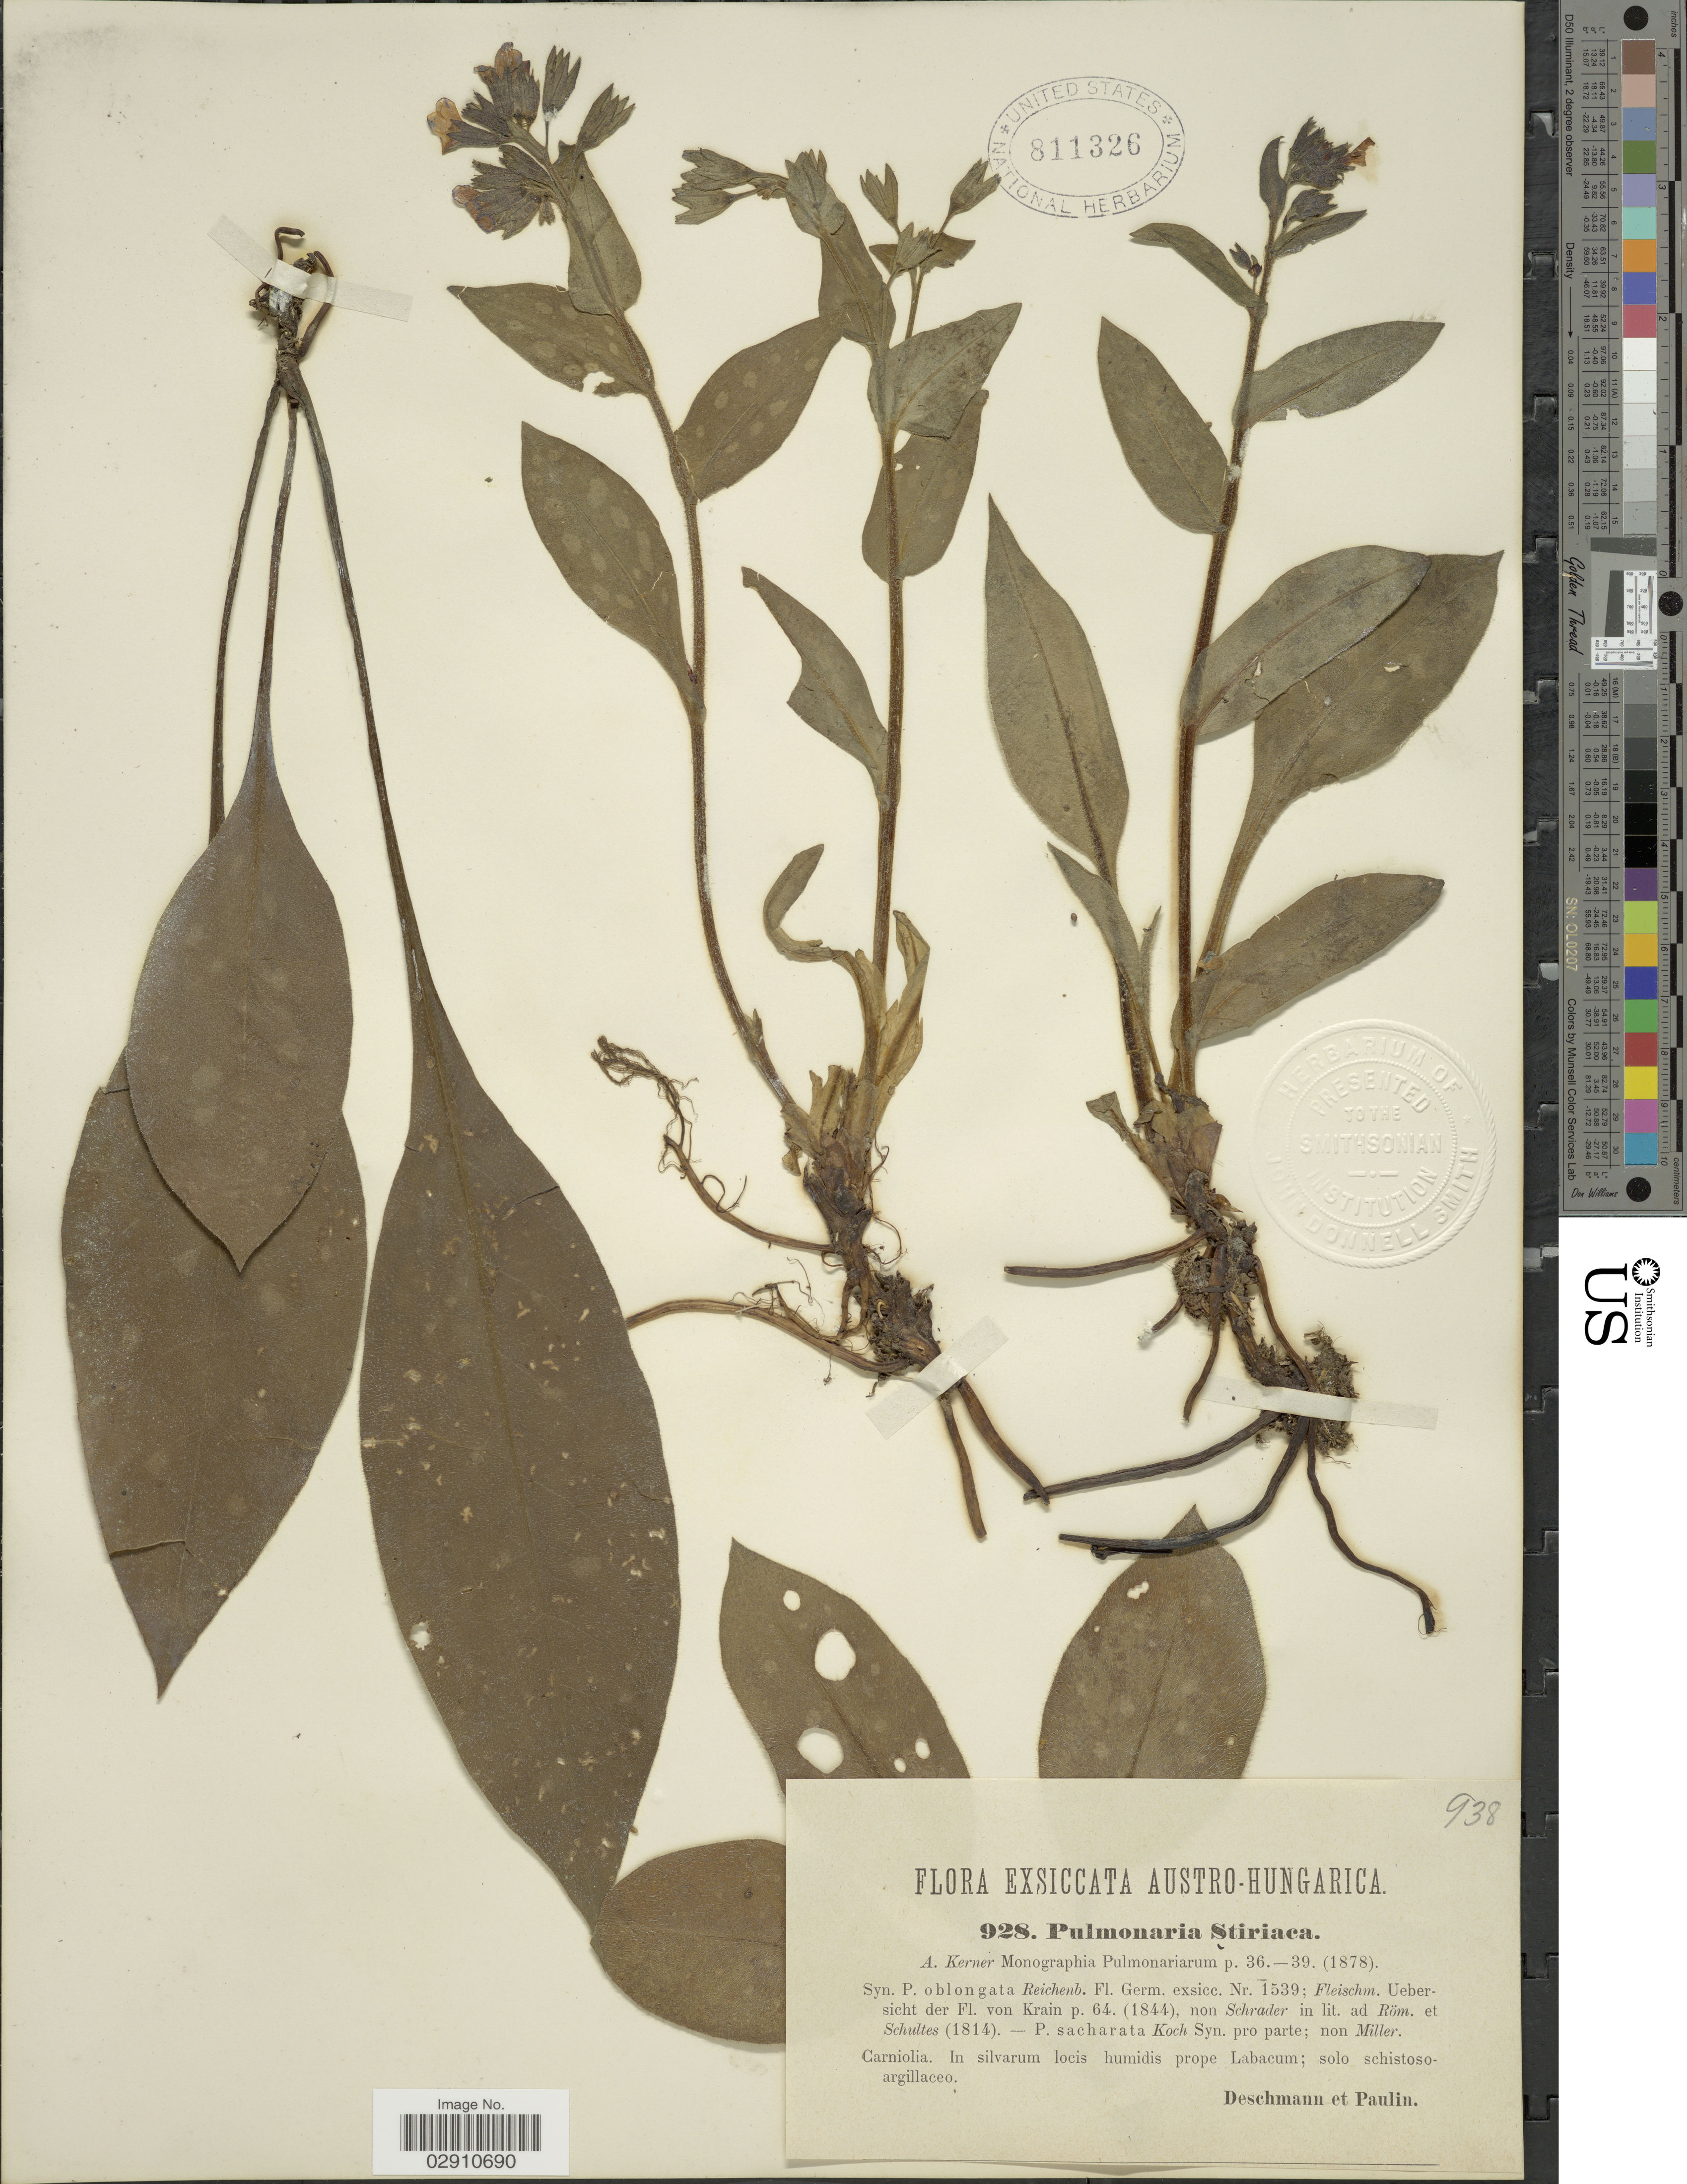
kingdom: Plantae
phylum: Tracheophyta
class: Magnoliopsida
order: Boraginales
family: Boraginaceae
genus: Pulmonaria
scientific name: Pulmonaria stiriaca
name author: A. Kern.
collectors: Deschmann & -. Paulin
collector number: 928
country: Hungary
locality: Austro-Hungarica. Carniolia. In silvarum locis humidis prope Labacum.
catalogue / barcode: US 811326